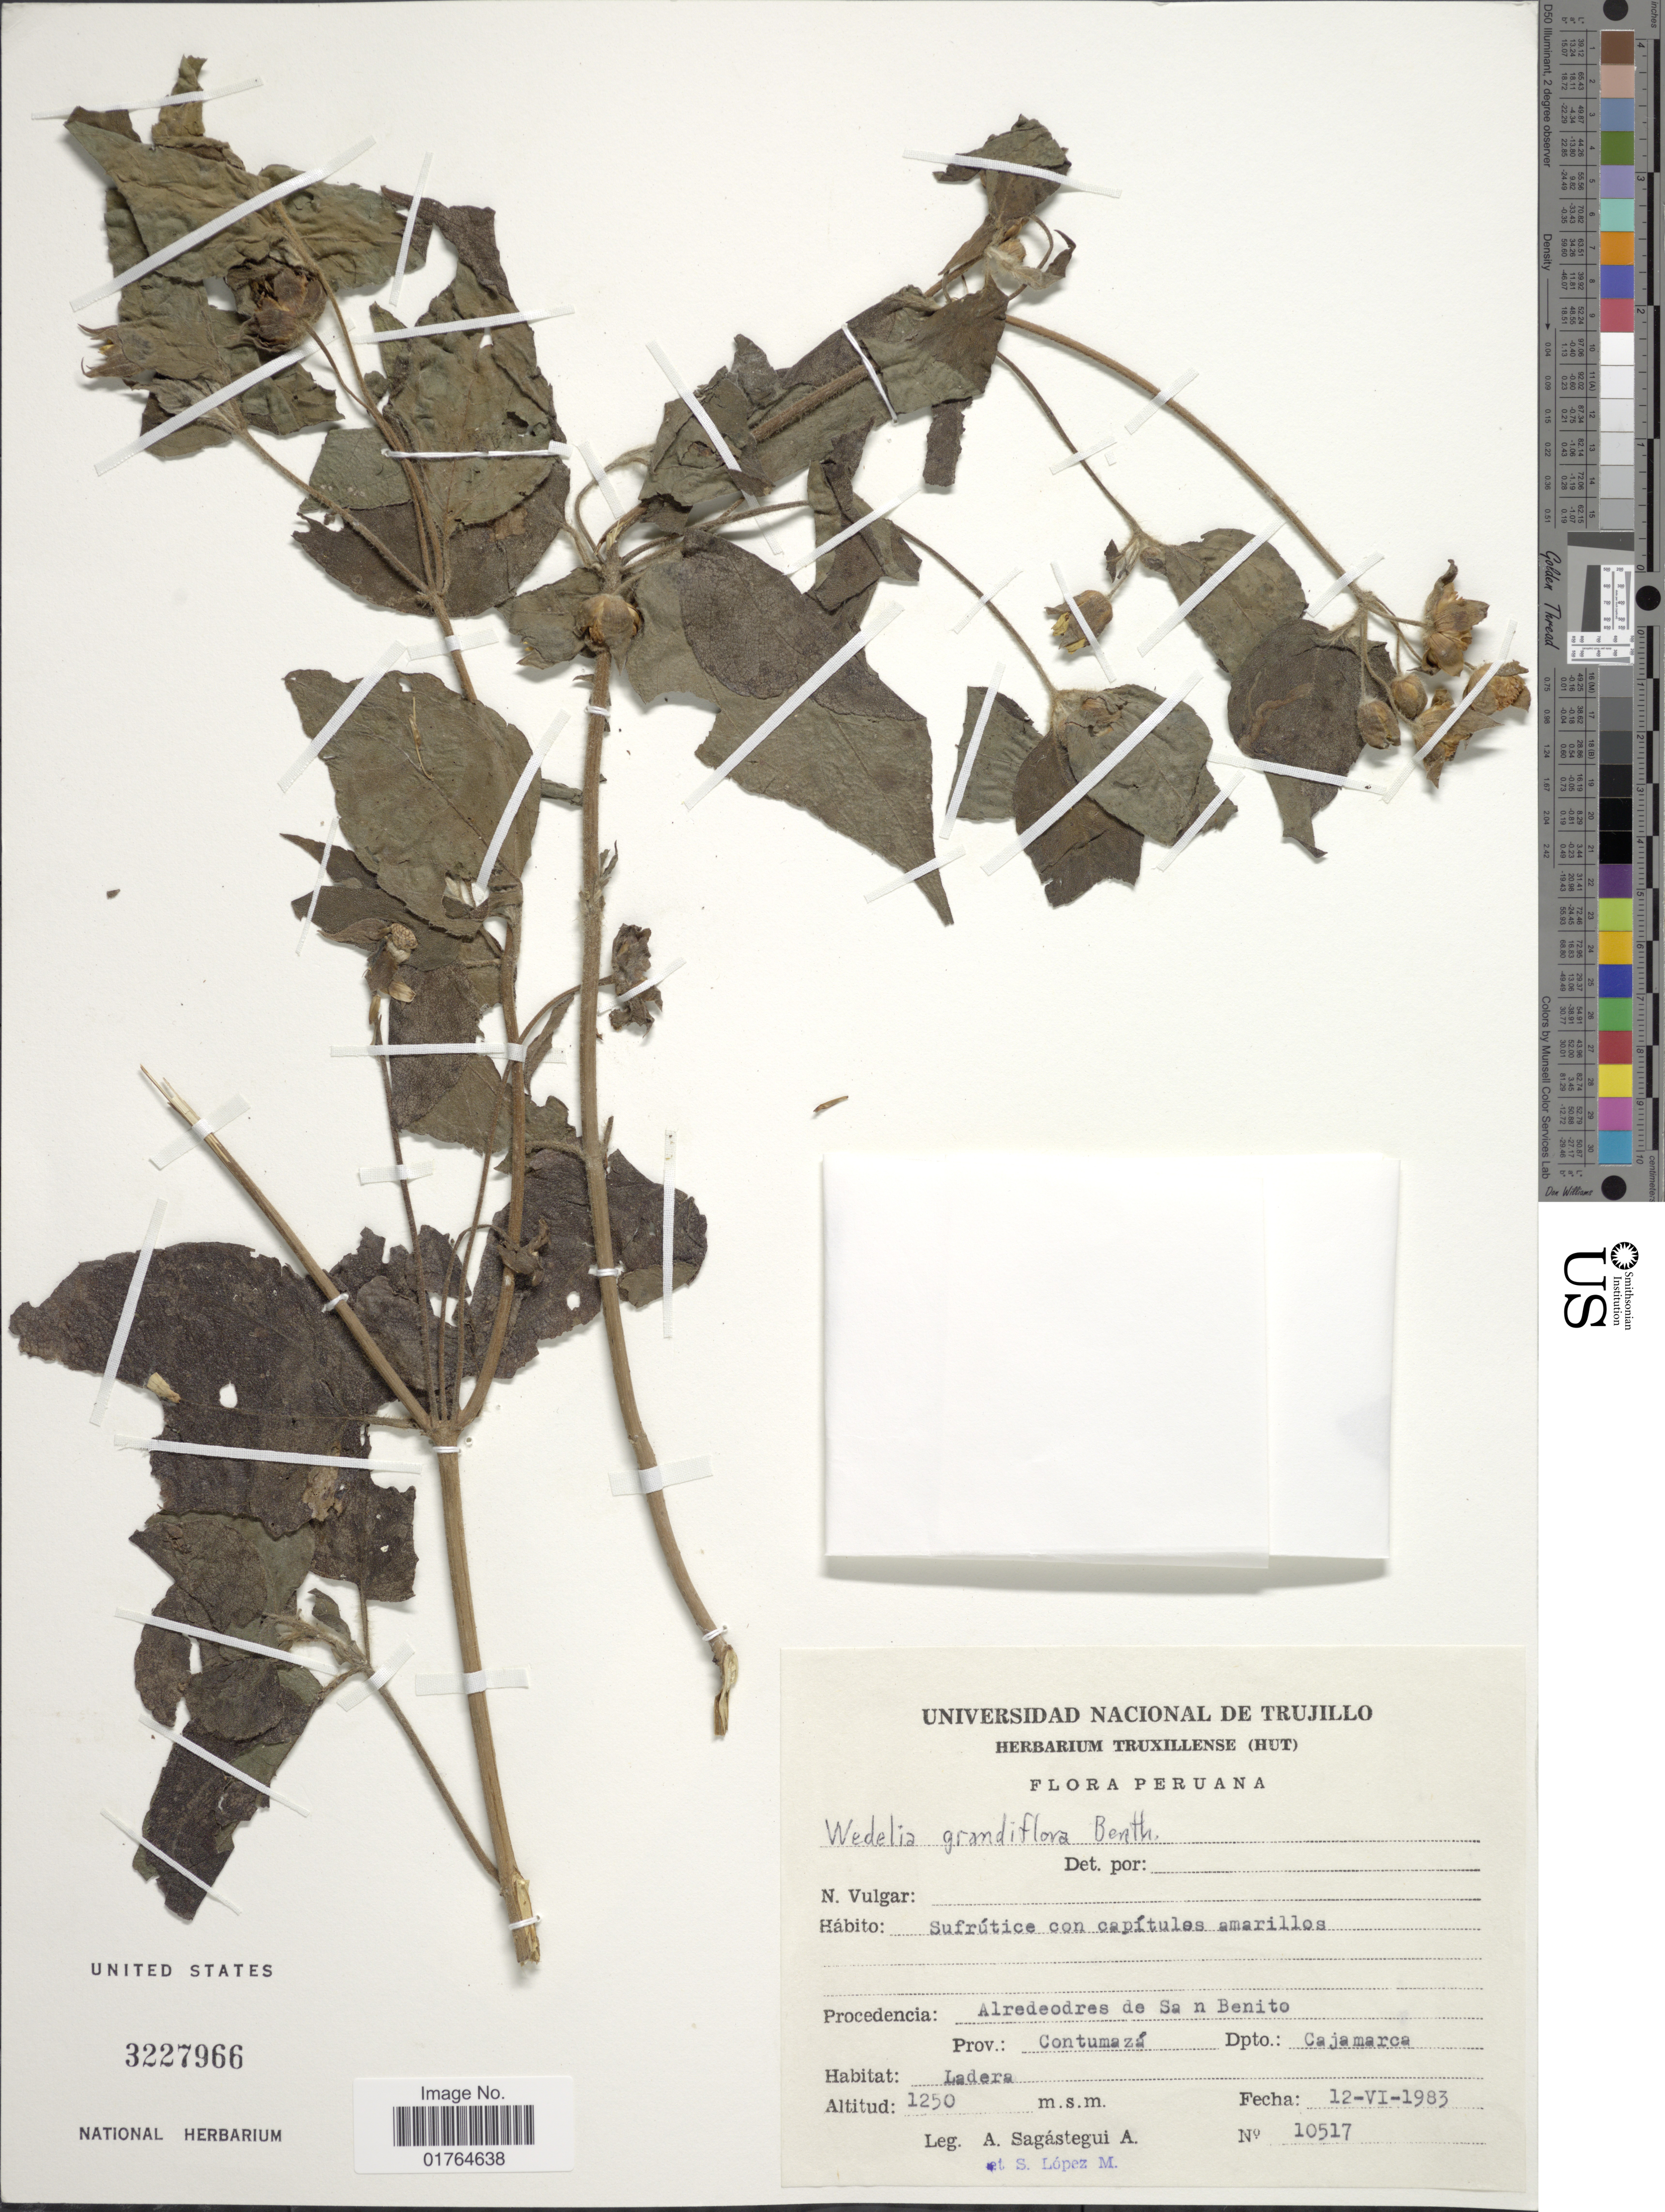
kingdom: Plantae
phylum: Tracheophyta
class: Magnoliopsida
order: Asterales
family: Asteraceae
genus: Wedelia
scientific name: Wedelia latifolia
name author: DC.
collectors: A. Sagástegui A. & S. Lopez M.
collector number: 10517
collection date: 1983-06-12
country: Peru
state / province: Cajamarca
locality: Alrededores de San Benito, prov. Contumaza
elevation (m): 1250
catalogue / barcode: US 3227966